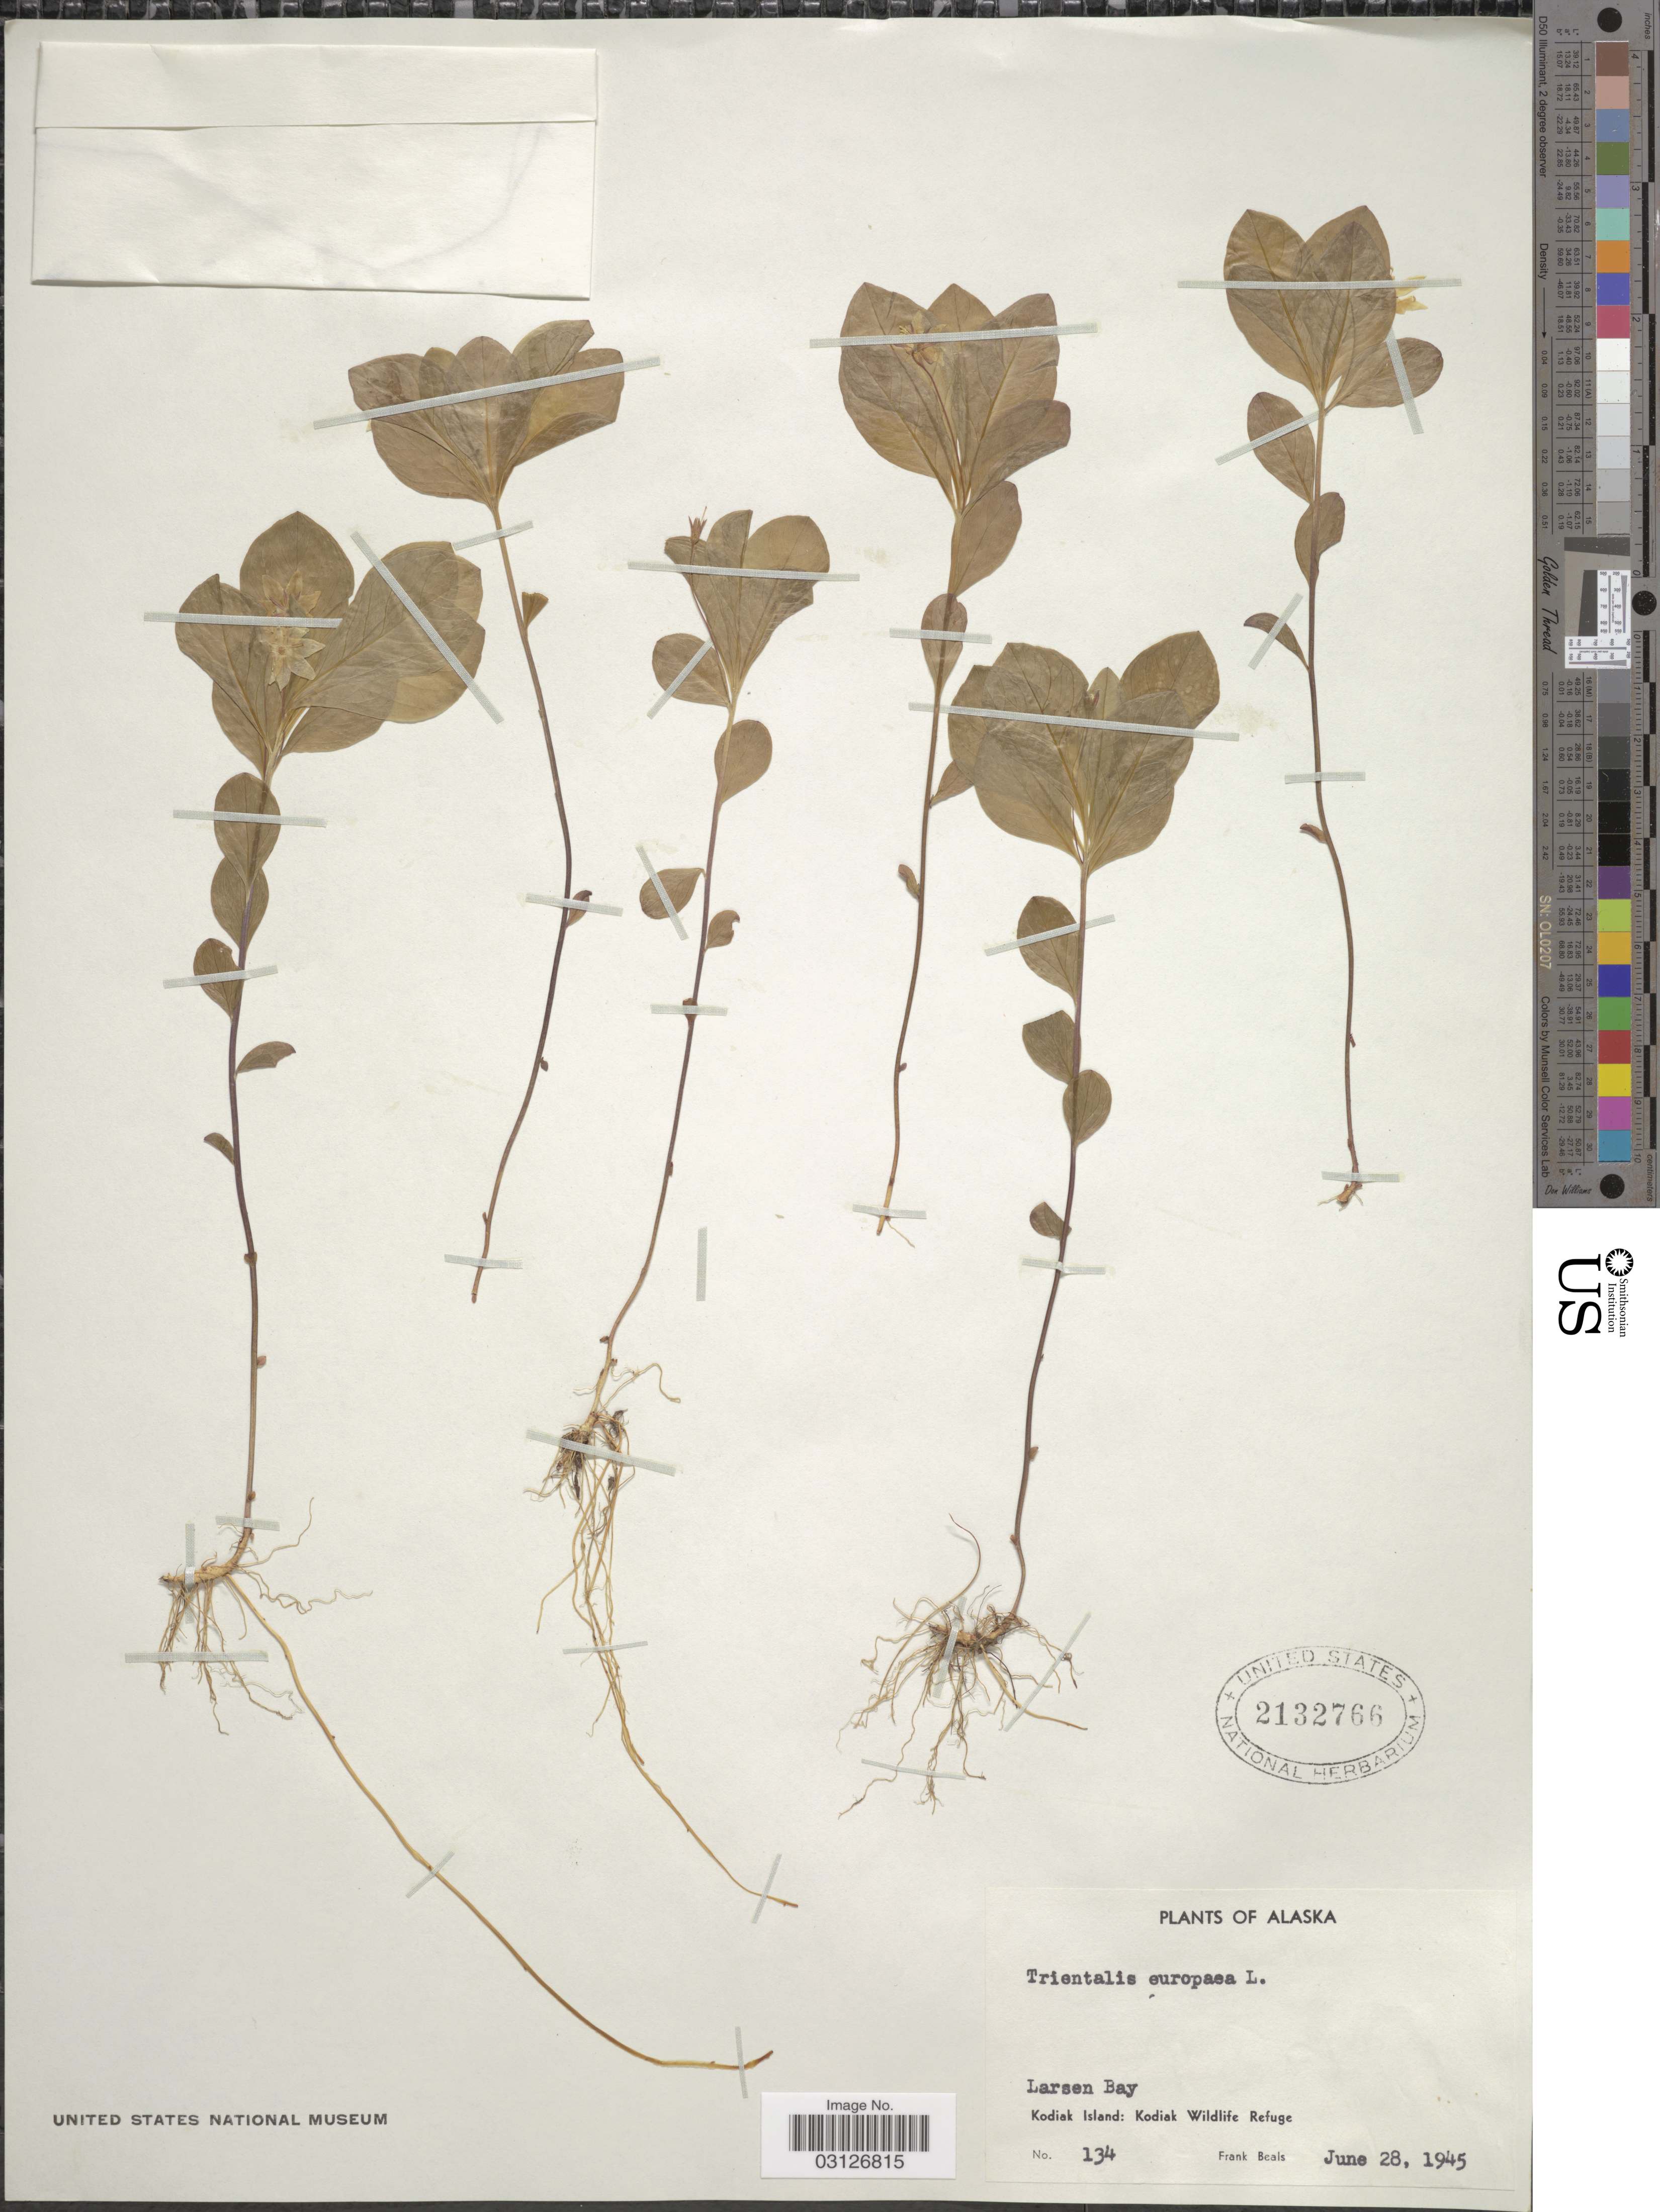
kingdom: Plantae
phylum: Tracheophyta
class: Magnoliopsida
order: Ericales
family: Primulaceae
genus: Trientalis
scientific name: Trientalis europaea subsp. arctica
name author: (Fisch. ex Hook.) Hultén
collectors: F. Beals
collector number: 134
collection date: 1945-06-28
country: United States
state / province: Alaska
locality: Larsen Bay. Kodiak Island: Kodiak Wildlife Refuge.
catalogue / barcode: US 2132766